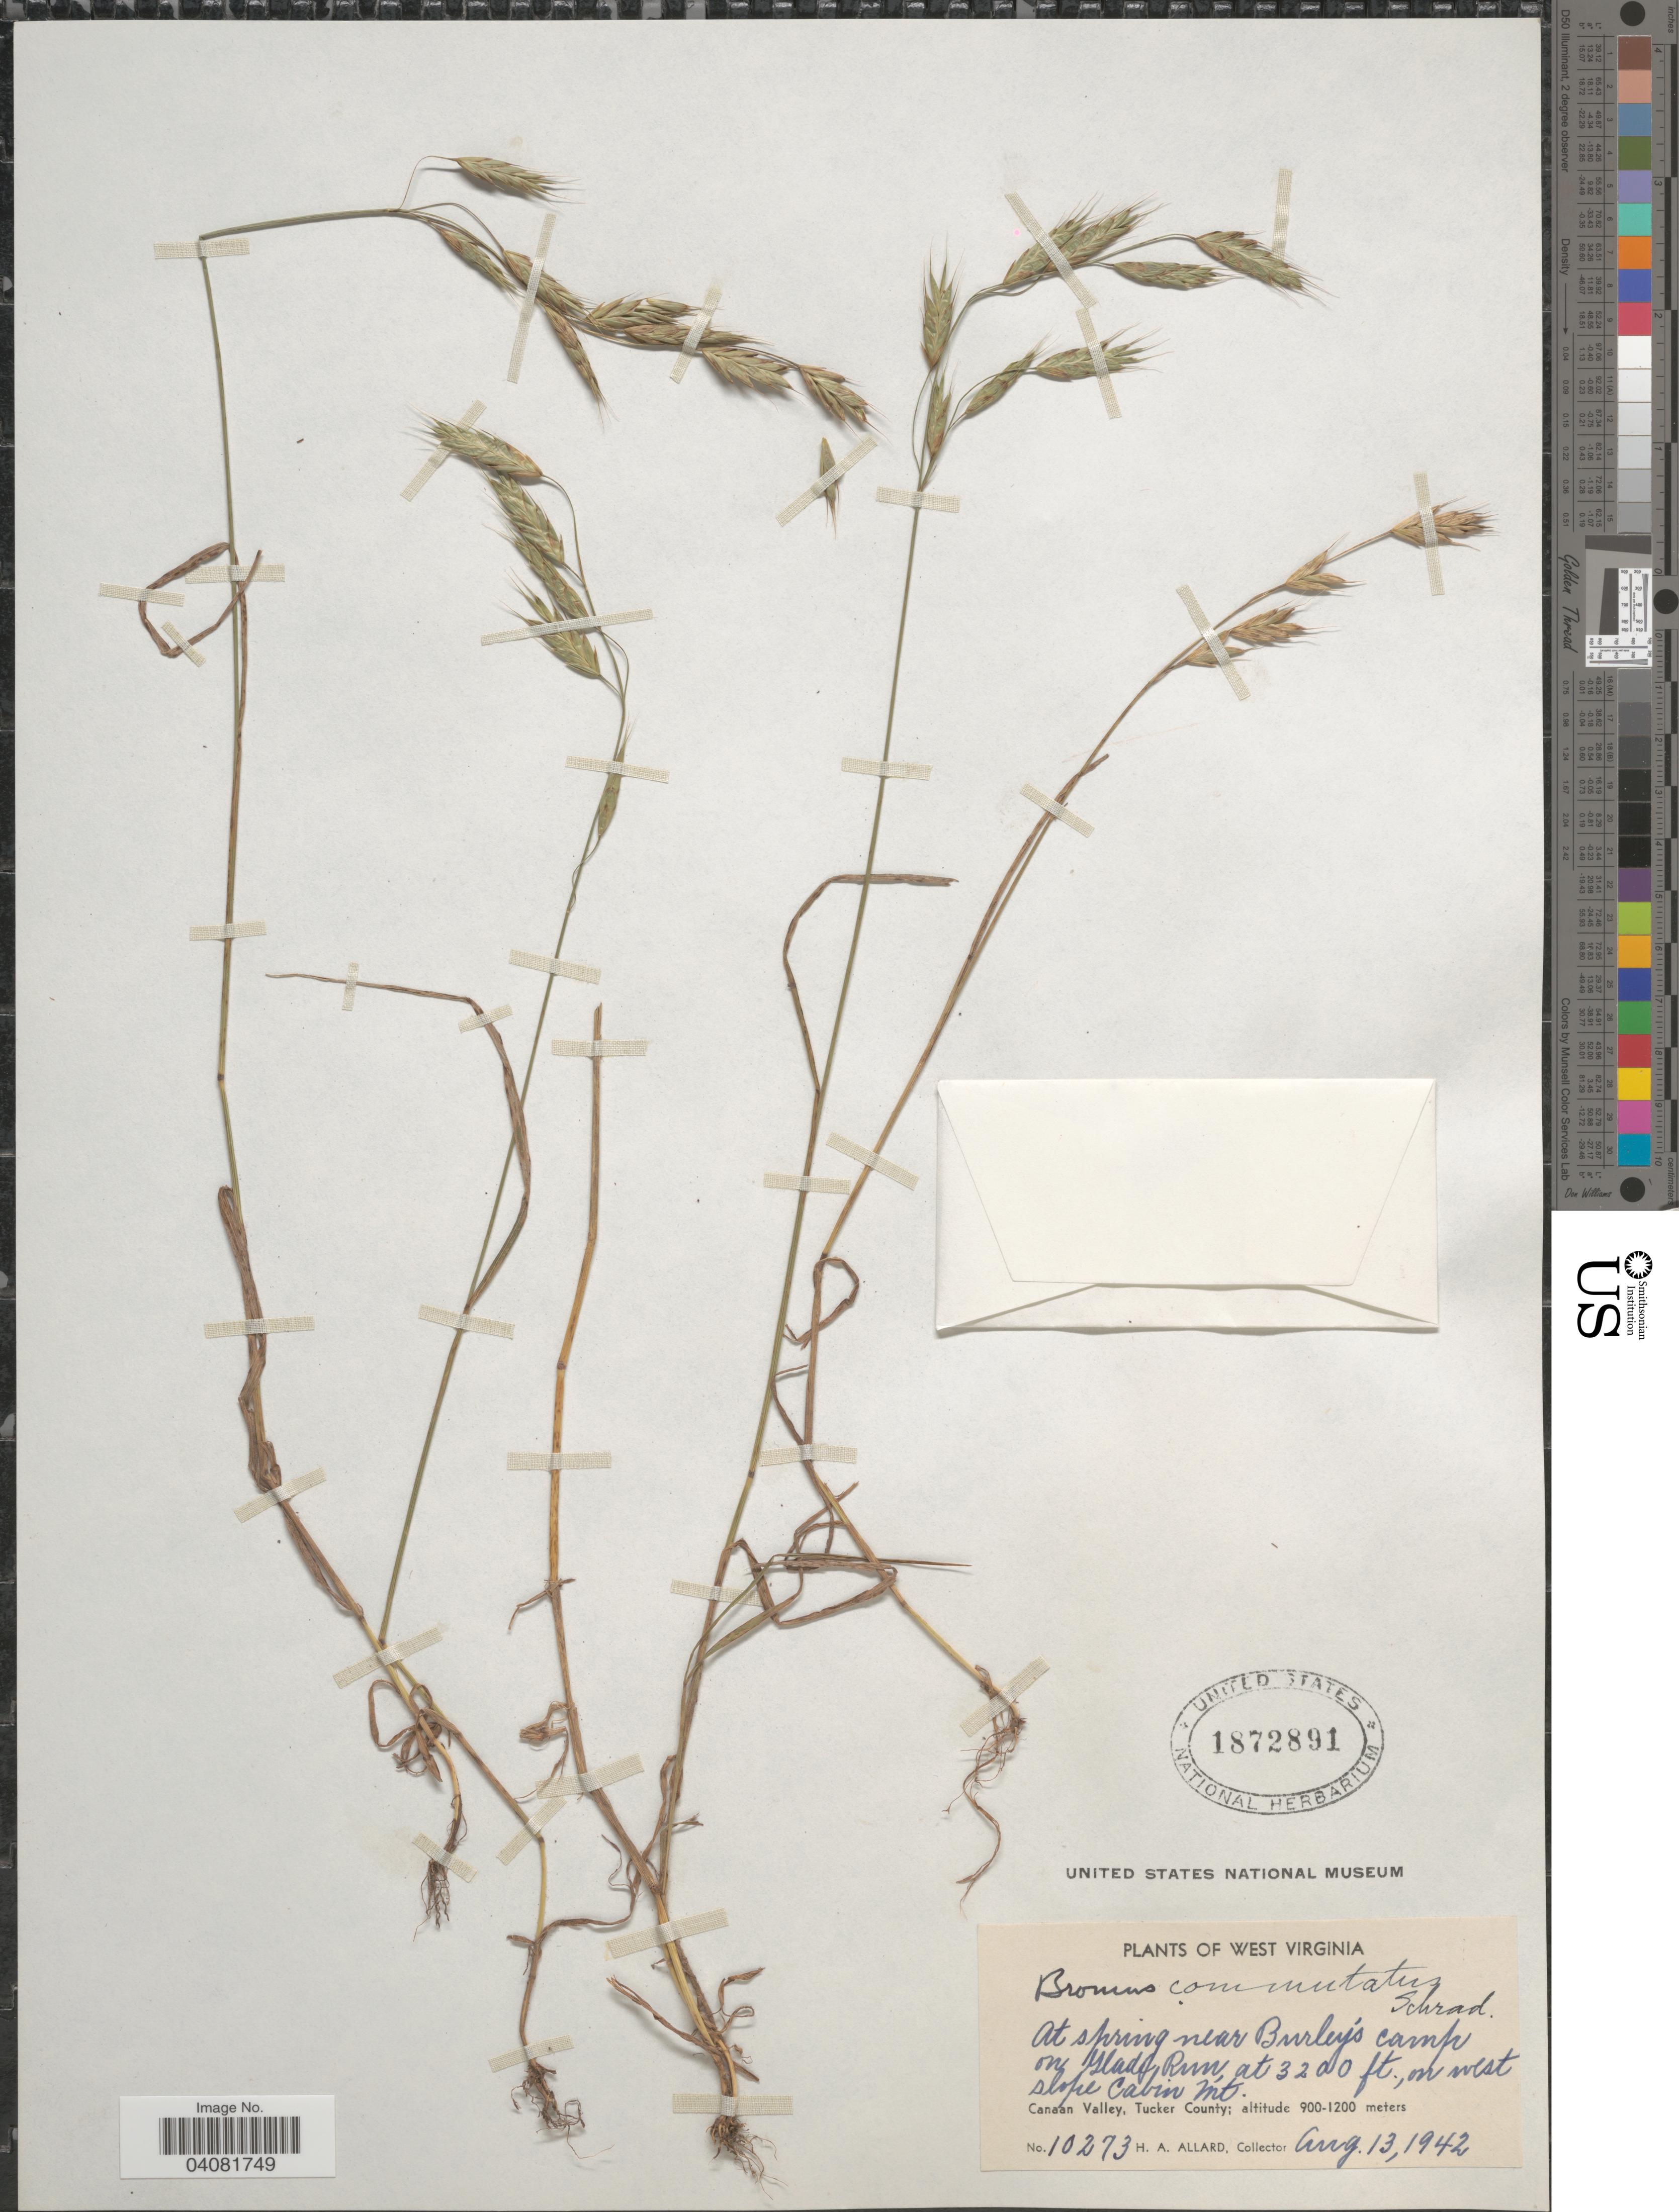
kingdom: Plantae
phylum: Tracheophyta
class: Liliopsida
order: Poales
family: Poaceae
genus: Bromus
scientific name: Bromus commutatus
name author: Schrad.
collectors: H. A. Allard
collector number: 10273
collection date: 1942-08-13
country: United States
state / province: West Virginia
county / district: Tucker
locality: At spring near Burley's camp on Glade Run, on west slope Cabin Mt. Canaan Valley, Tucker County.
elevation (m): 975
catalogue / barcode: US 1872891